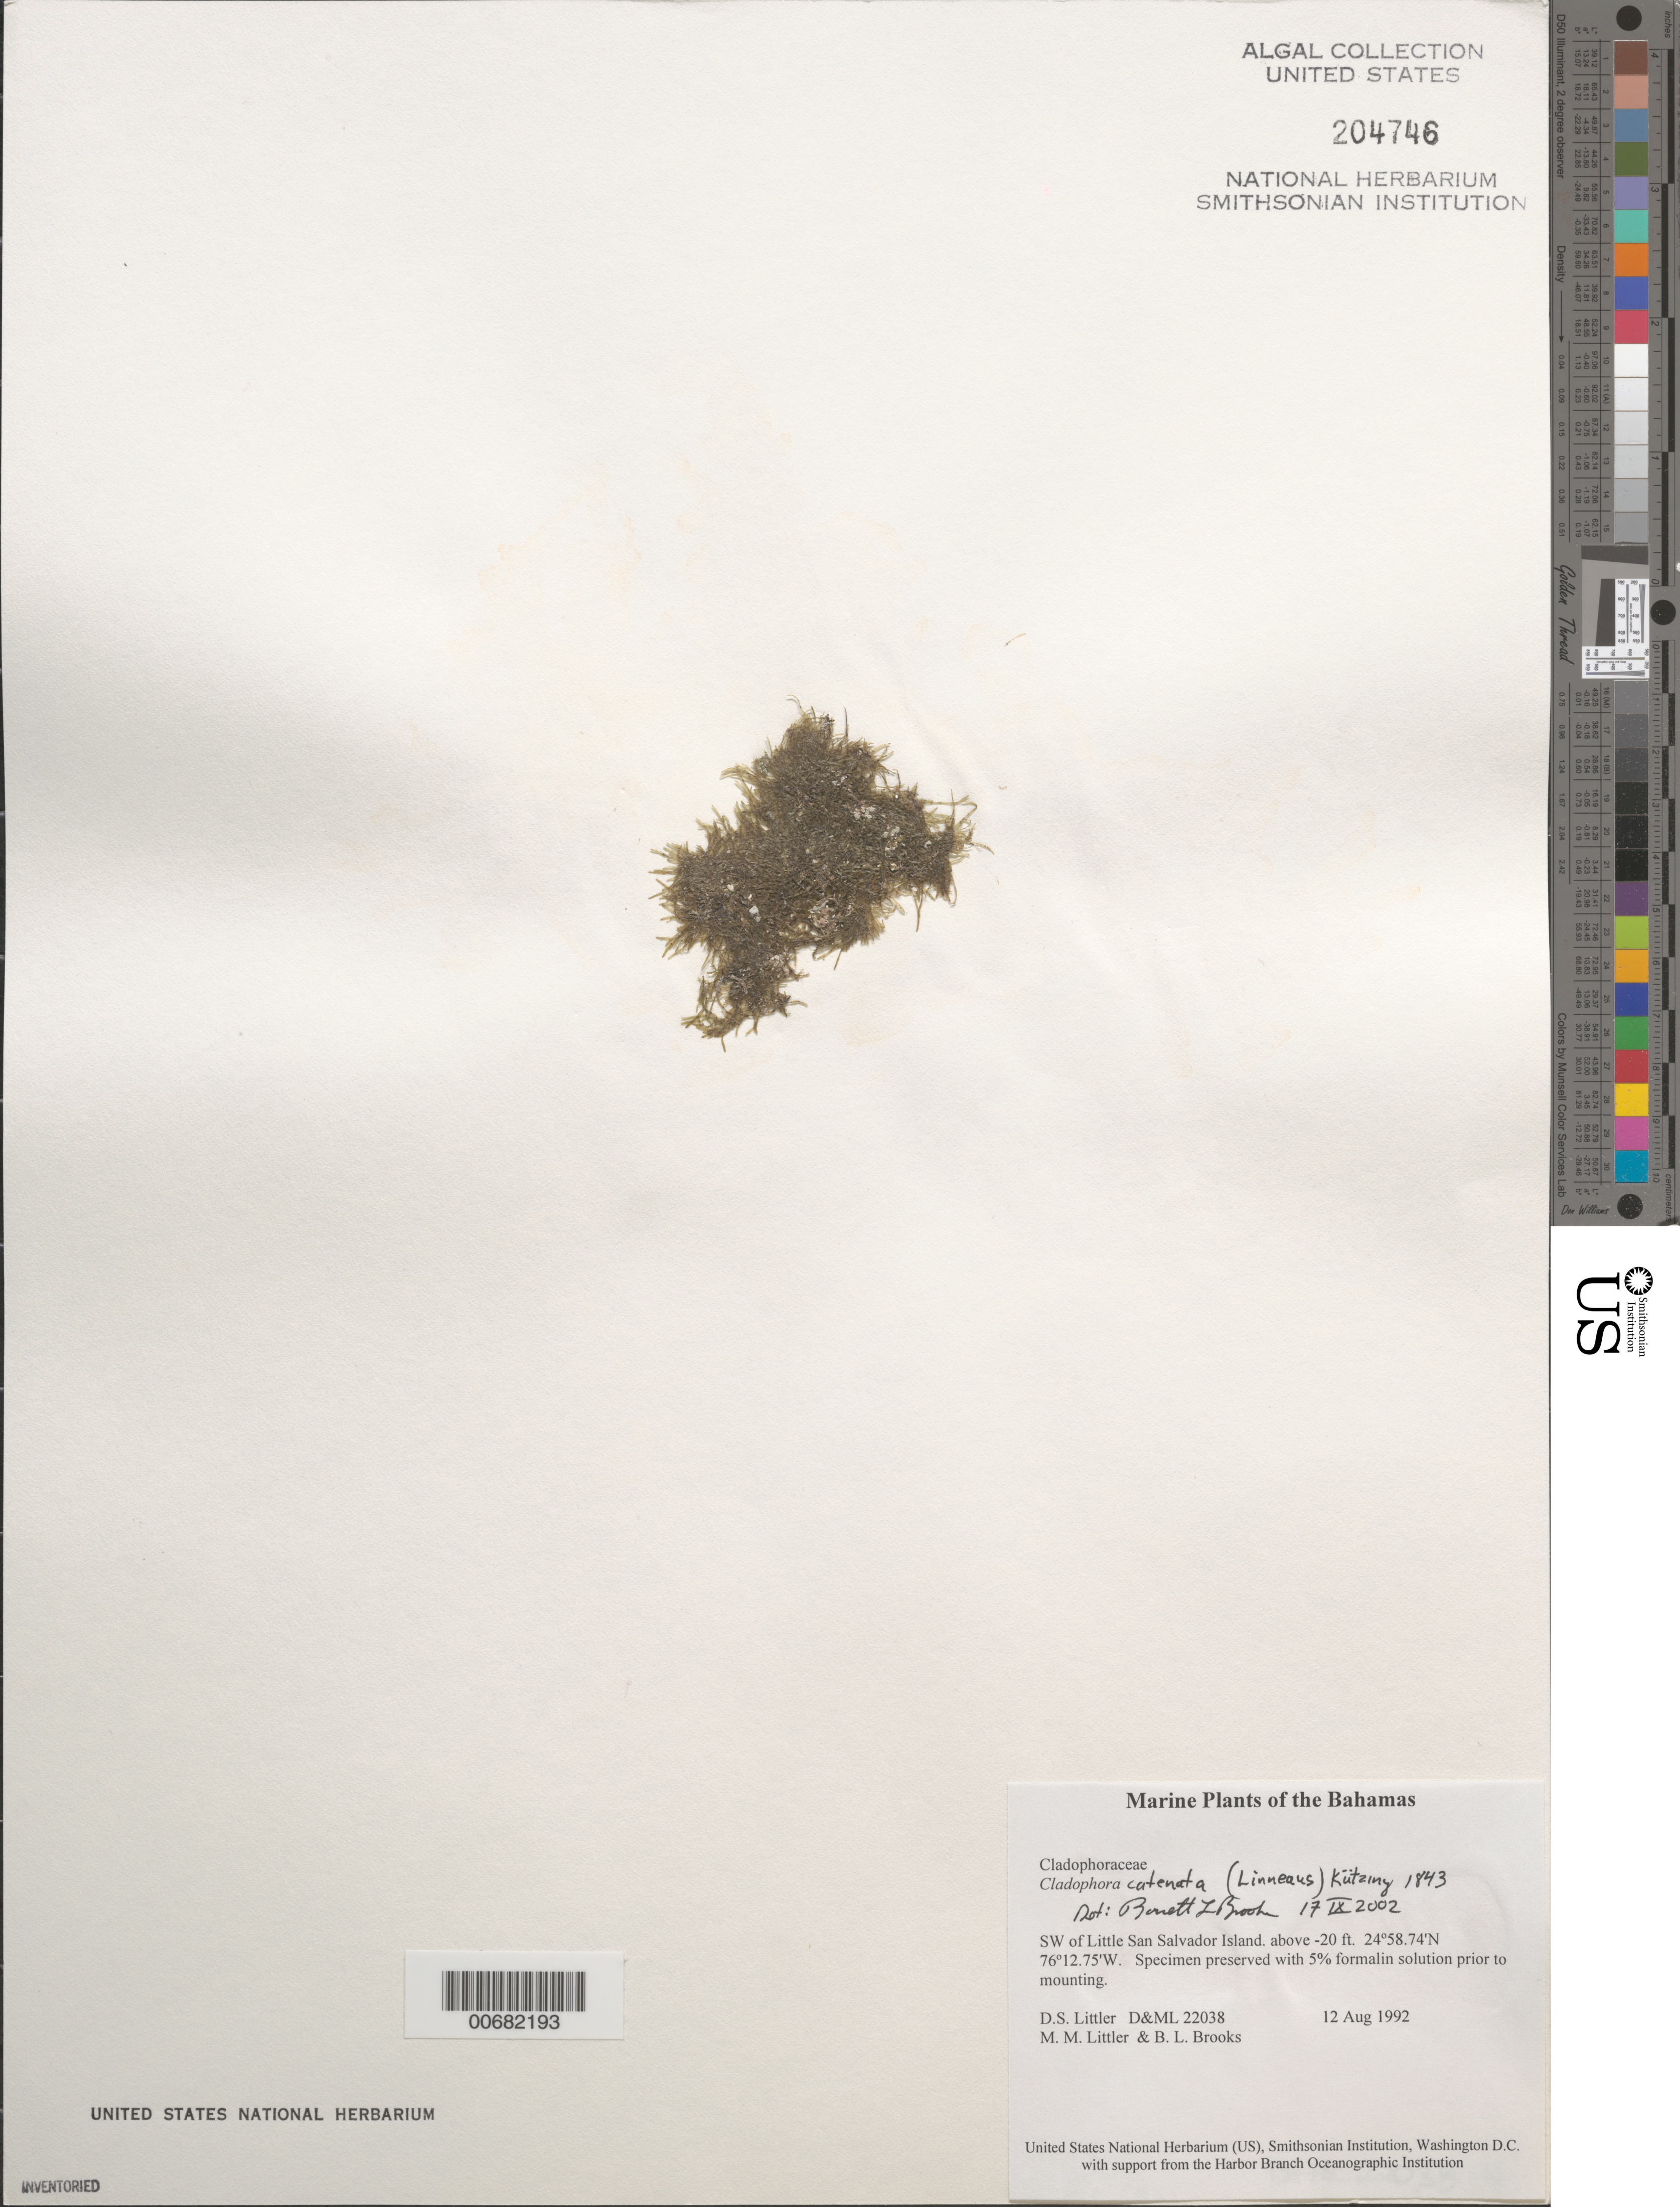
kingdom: Plantae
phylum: Chlorophyta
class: Ulvophyceae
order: Cladophorales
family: Cladophoraceae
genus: Cladophora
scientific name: Cladophora catenata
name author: (L.) Kütz.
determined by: Brooks, B. L., (BOT), Smithsonian Institution - National Museum of Natural History (UNITED STATES)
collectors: D. S. Littler, M. M. Littler & B. Brooks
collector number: D&ML 22038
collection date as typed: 12 Aug 1992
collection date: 1992-08-12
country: Bahamas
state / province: San Salvador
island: Little San Salvador Island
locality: Southwest of Little San Salvador Island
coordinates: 24 58.74' N, 76 12.75' W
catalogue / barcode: US 204746